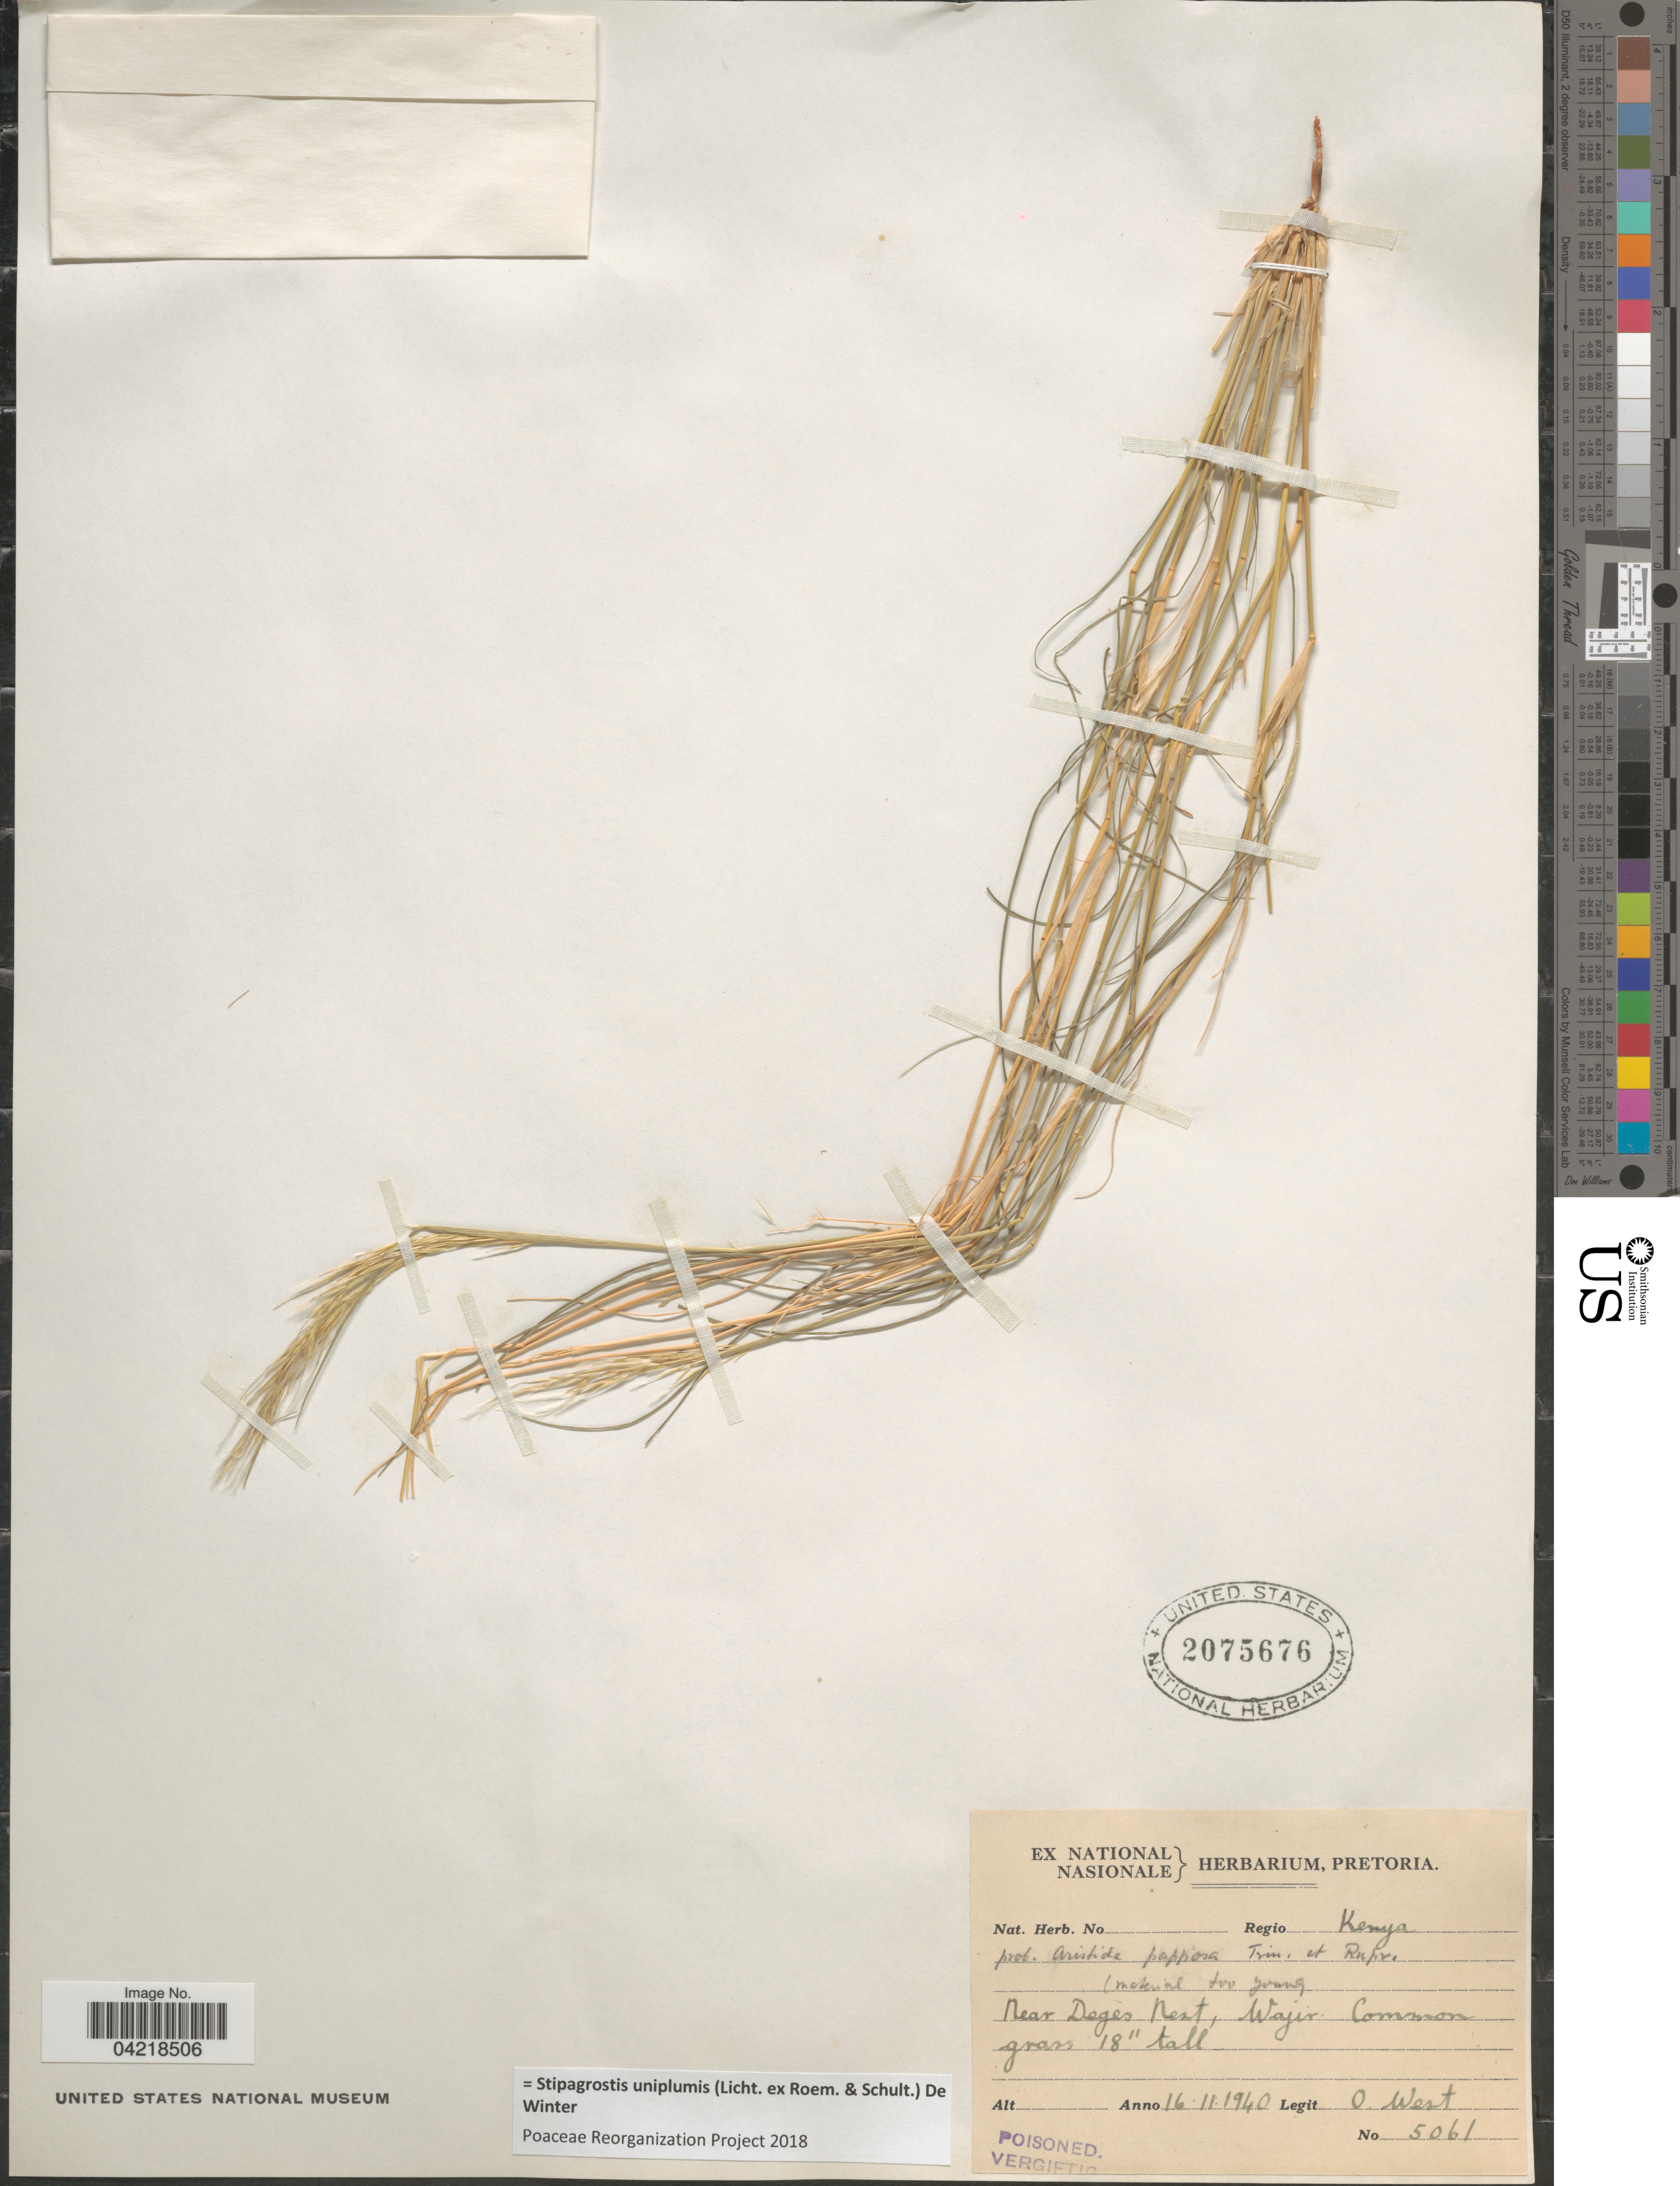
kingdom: Plantae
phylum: Tracheophyta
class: Liliopsida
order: Poales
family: Poaceae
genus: Stipagrostis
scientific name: Stipagrostis uniplumis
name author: (Licht.) De Winter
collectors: O. West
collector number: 5061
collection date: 1940-11-16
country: Kenya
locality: Regio Kenya. Near Deges Nest, Wajir.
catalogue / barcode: US 2075676